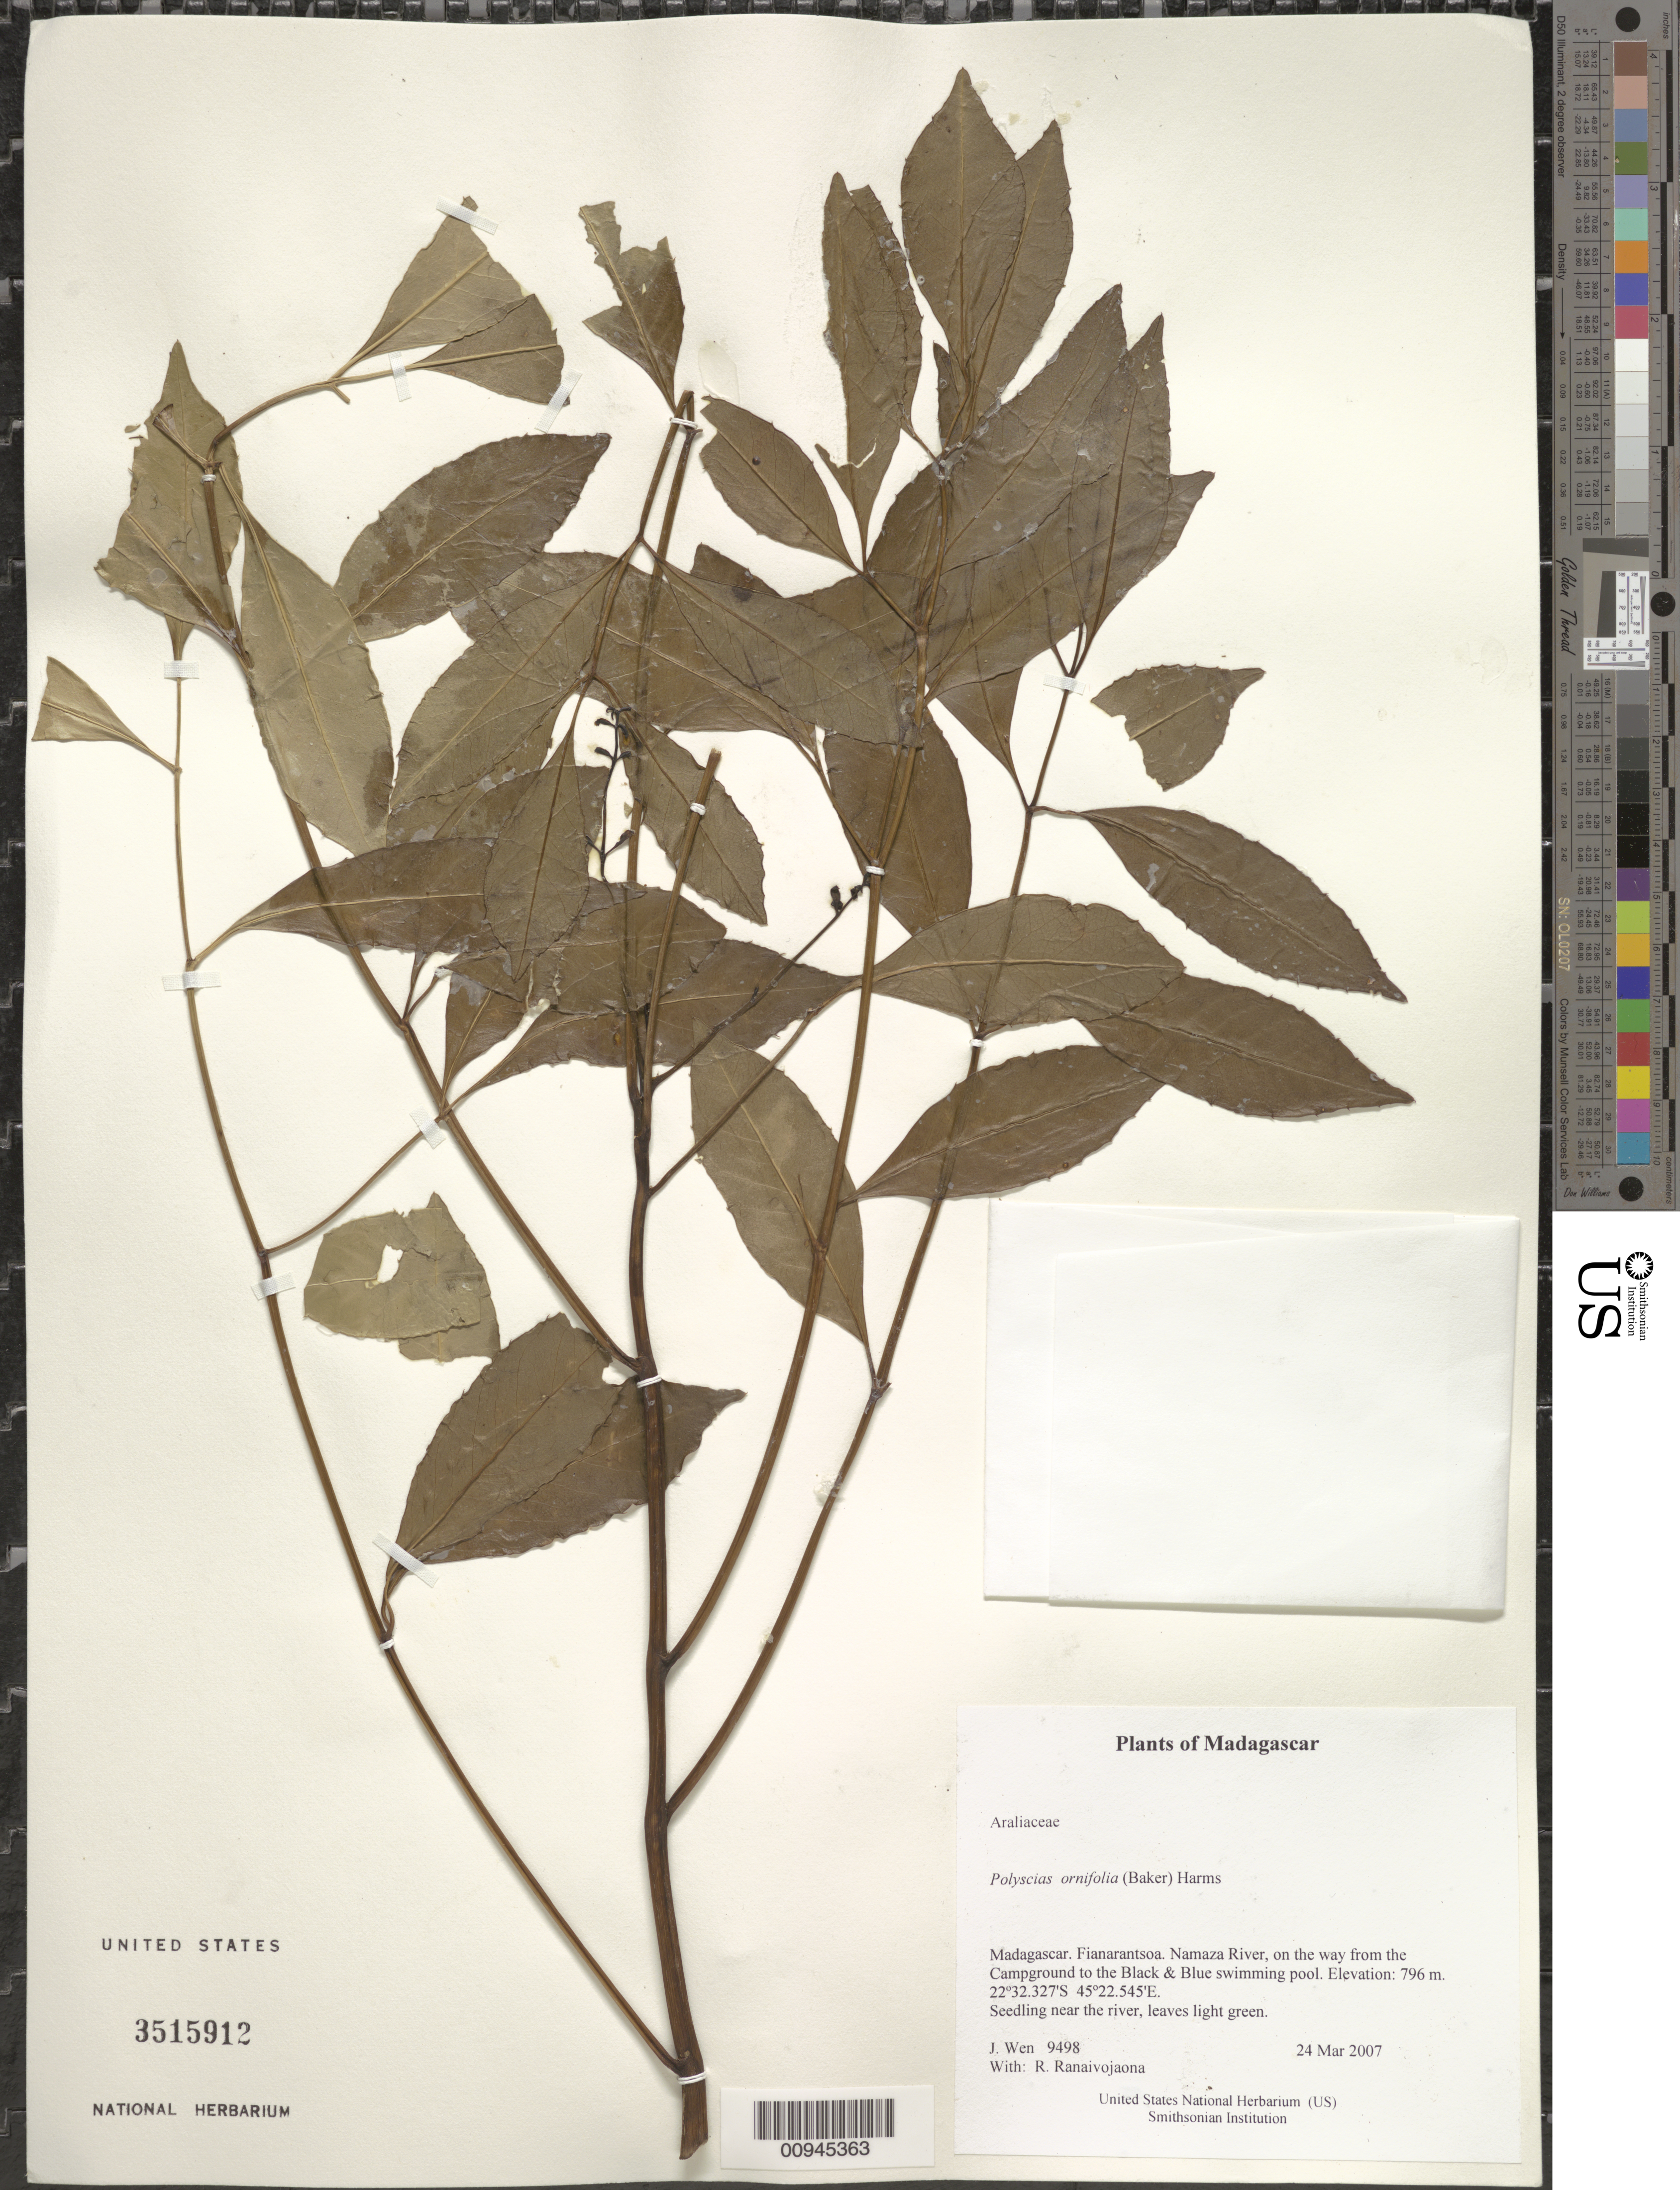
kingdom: Plantae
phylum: Tracheophyta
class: Magnoliopsida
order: Apiales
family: Araliaceae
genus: Polyscias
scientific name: Polyscias ornifolia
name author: (Baker) Harms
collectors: J. Wen & R. Ranaivojaona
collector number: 9498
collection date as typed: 24 Mar 2007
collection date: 2007-03-24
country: Madagascar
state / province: Ihorombe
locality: Namaza River, on the way from the Campground to the Black & Blue swimming pool.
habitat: Near the river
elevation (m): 796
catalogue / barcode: US 3515912